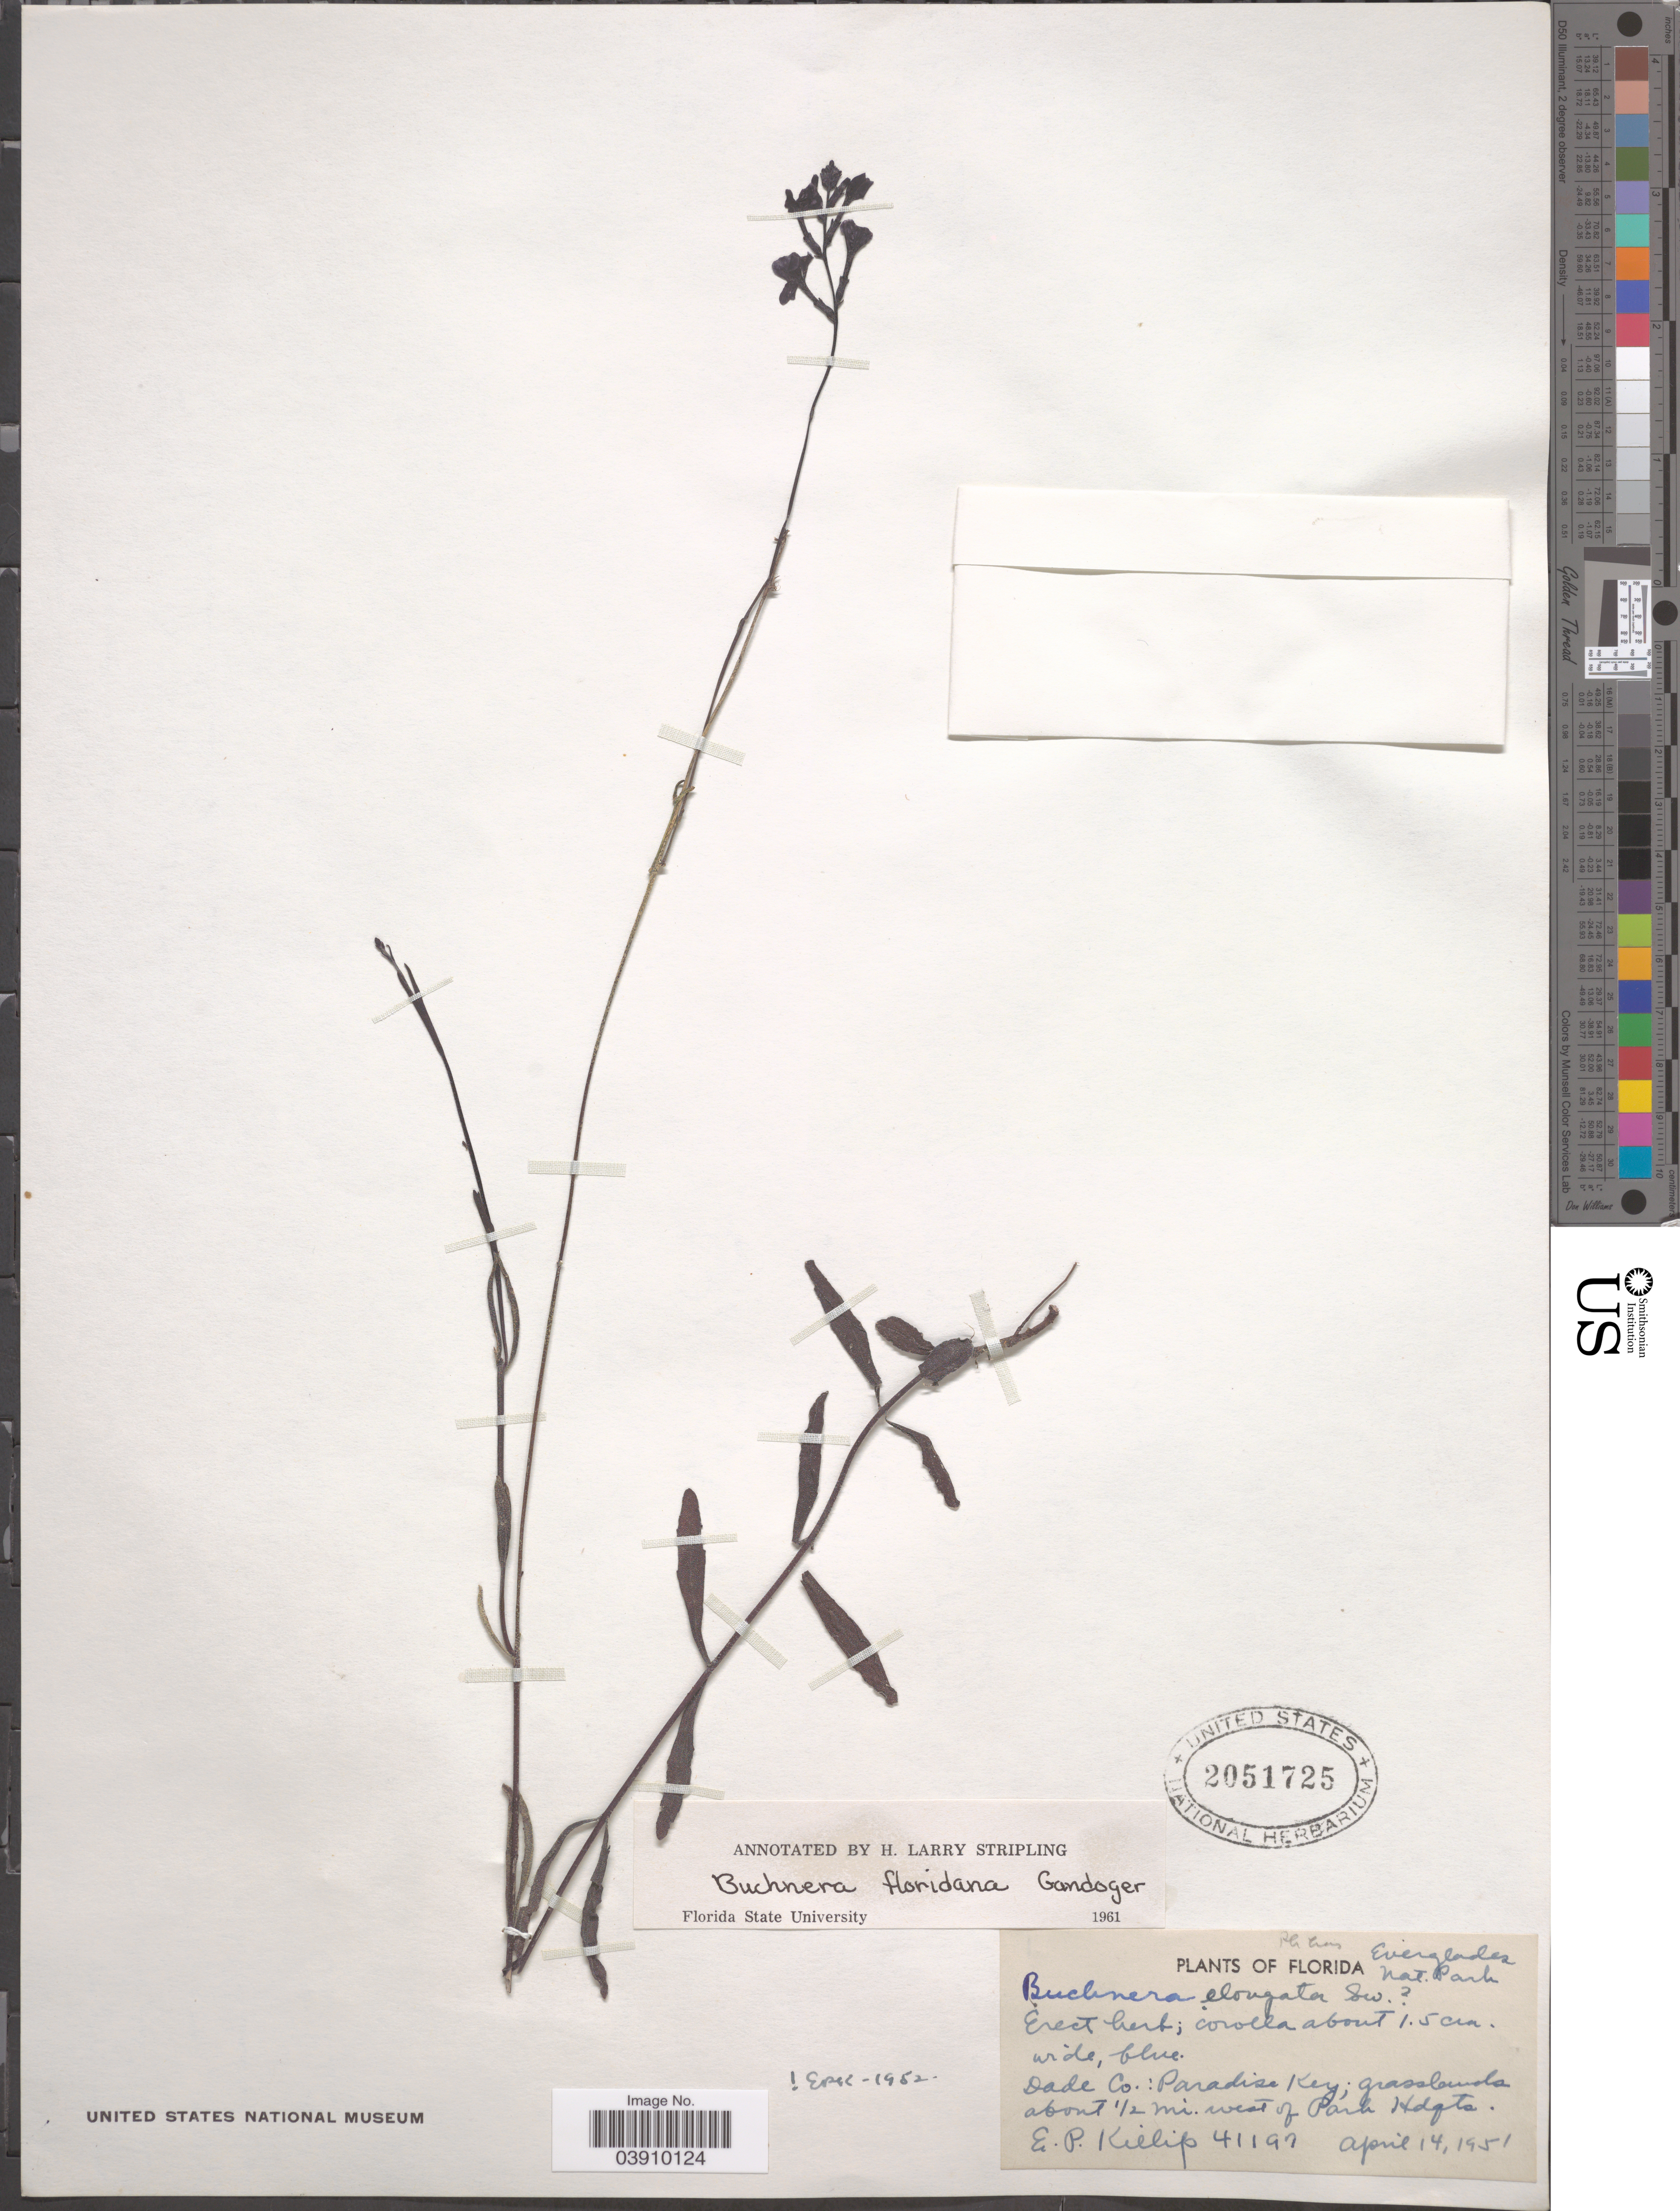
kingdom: Plantae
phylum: Tracheophyta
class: Magnoliopsida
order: Lamiales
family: Orobanchaceae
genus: Buchnera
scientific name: Buchnera floridana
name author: Gand.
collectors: E. P. Killip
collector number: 41197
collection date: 1951-04-14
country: United States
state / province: Florida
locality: Everglades Nat. Park. Dade Co.: Paradise Key; grassland about ½ mi. west of Park Hdgts.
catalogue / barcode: US 2051725